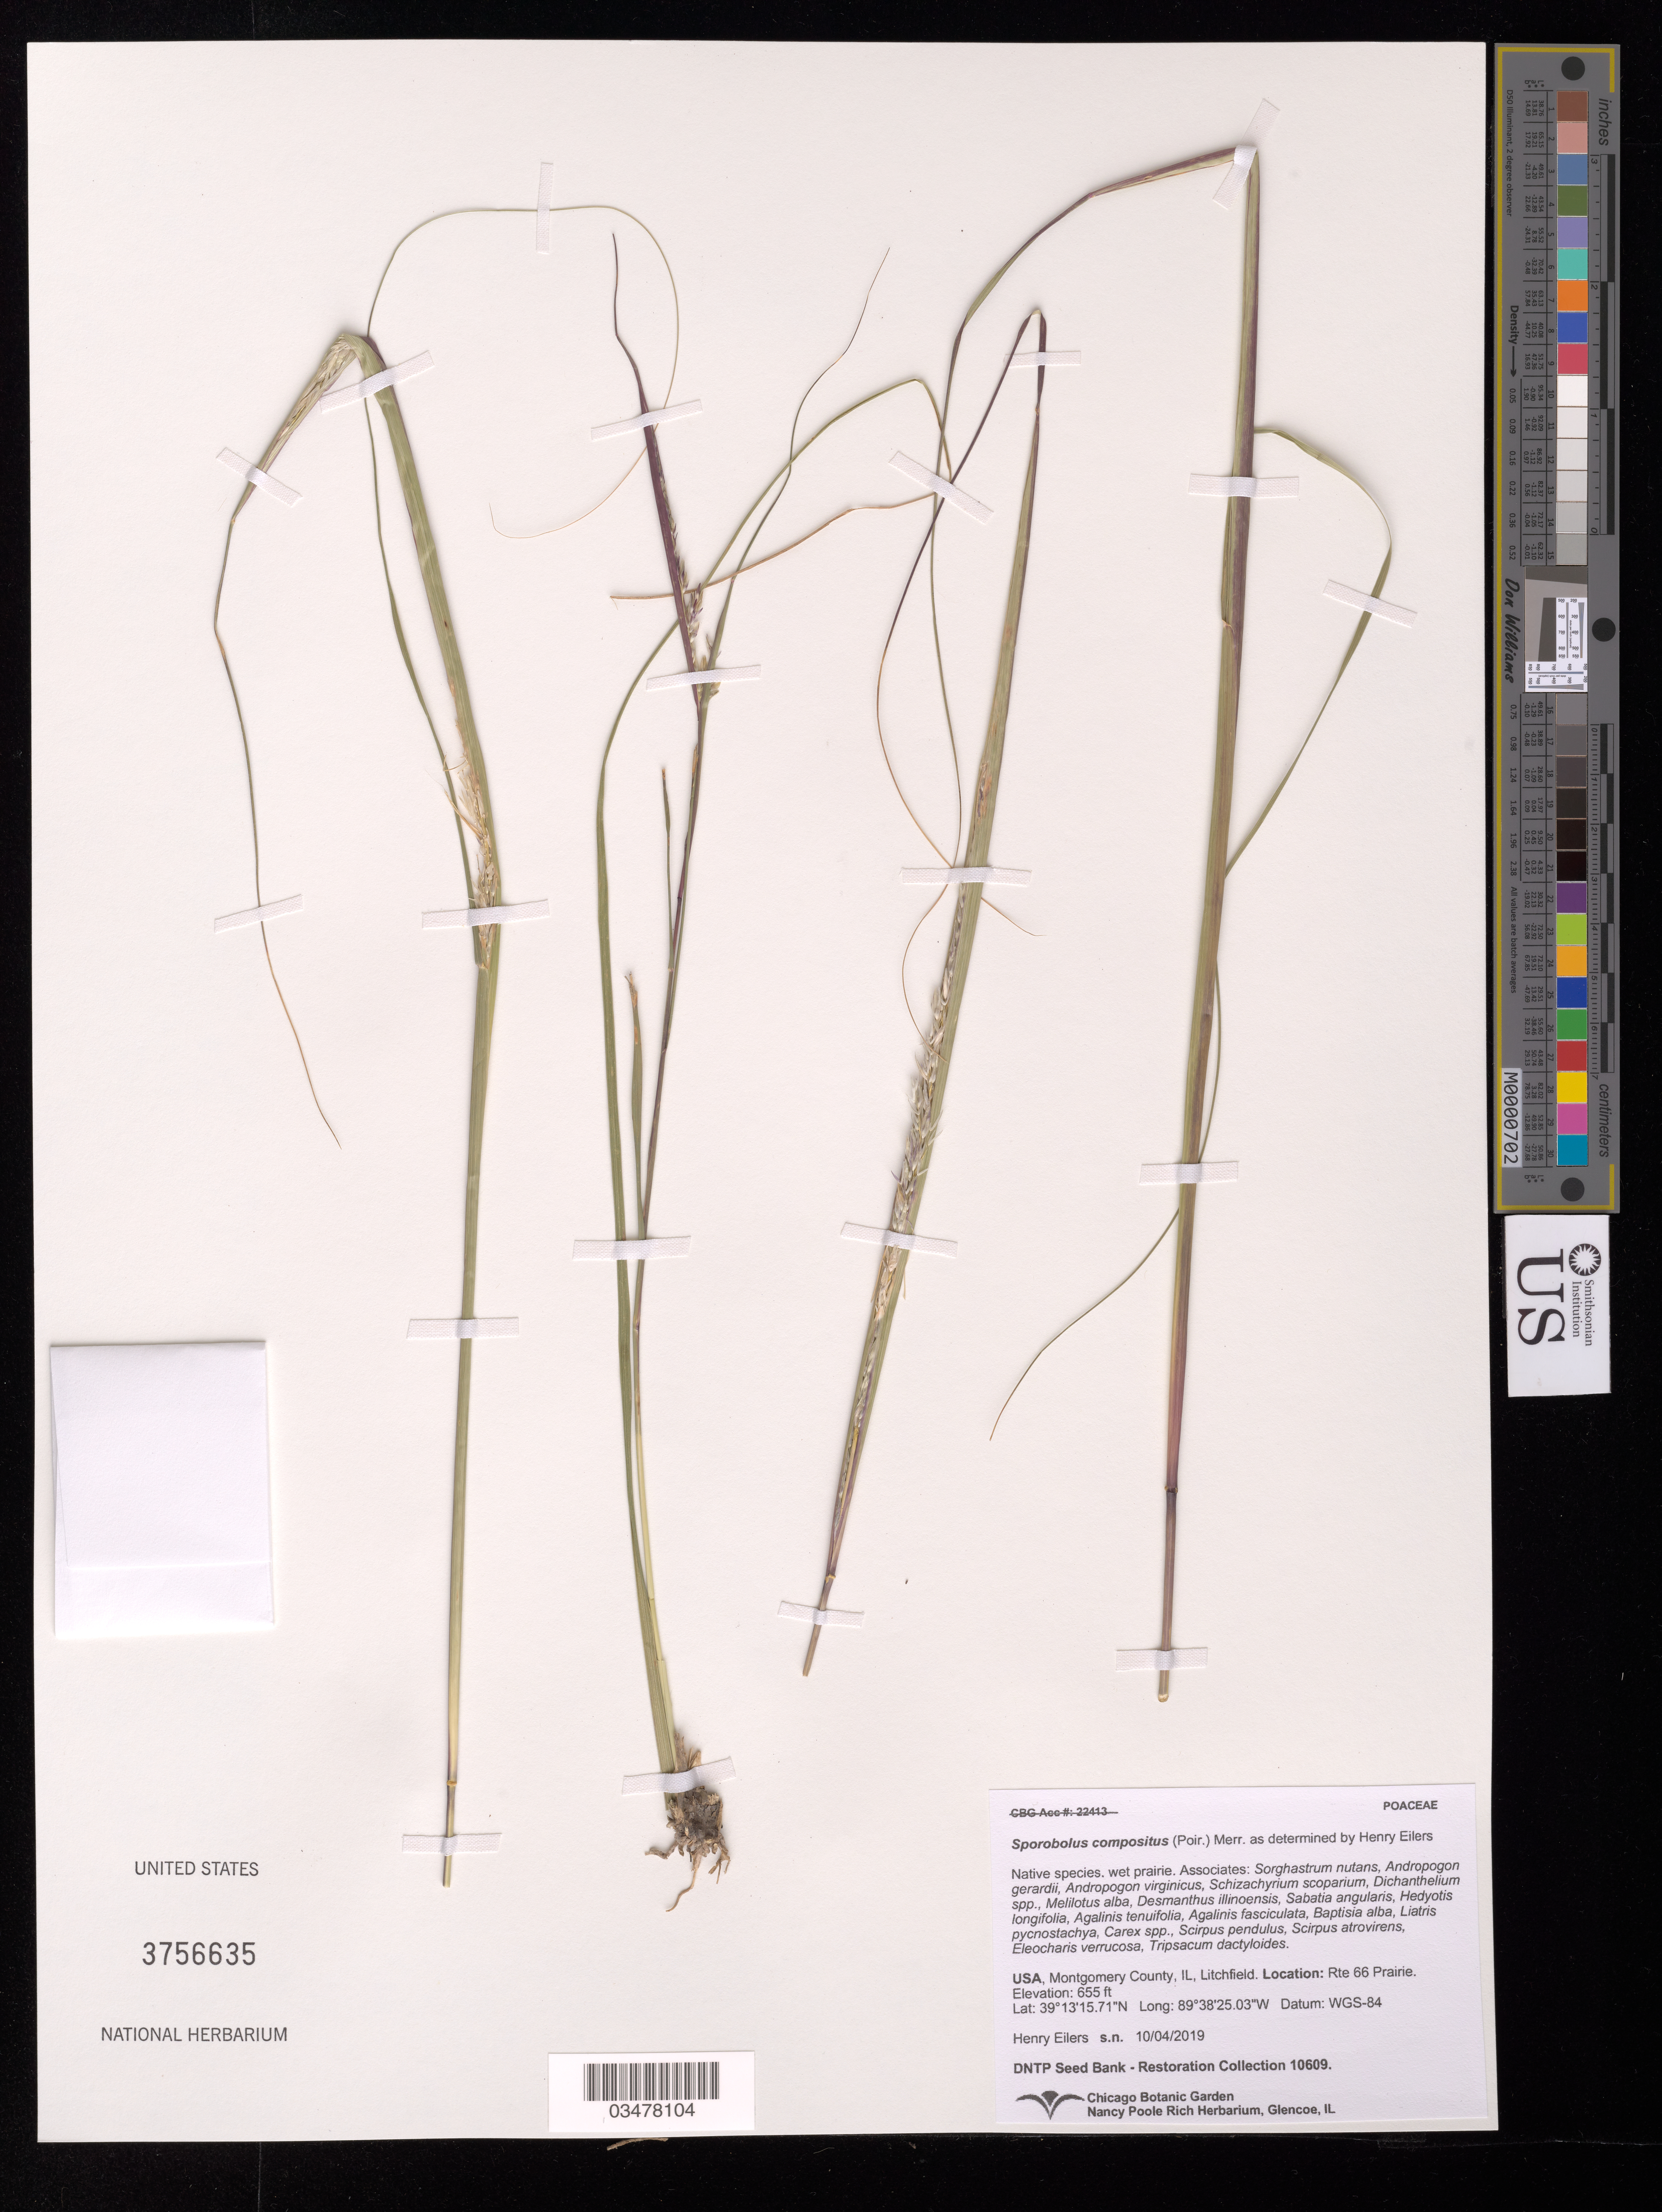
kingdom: Plantae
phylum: Tracheophyta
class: Liliopsida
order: Poales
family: Poaceae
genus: Sporobolus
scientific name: Sporobolus compositus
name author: (Poir.) Merr.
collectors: H. Eilers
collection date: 2019-10-04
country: United States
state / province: Illinois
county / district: Montgomery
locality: Litchfield, Rte 66 Prairie.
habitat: Wet prerie. With Agalinis tenuifolia, Sabatia angularis, Baptistia alba, Carex sp., etc.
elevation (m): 200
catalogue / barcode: US 3756635